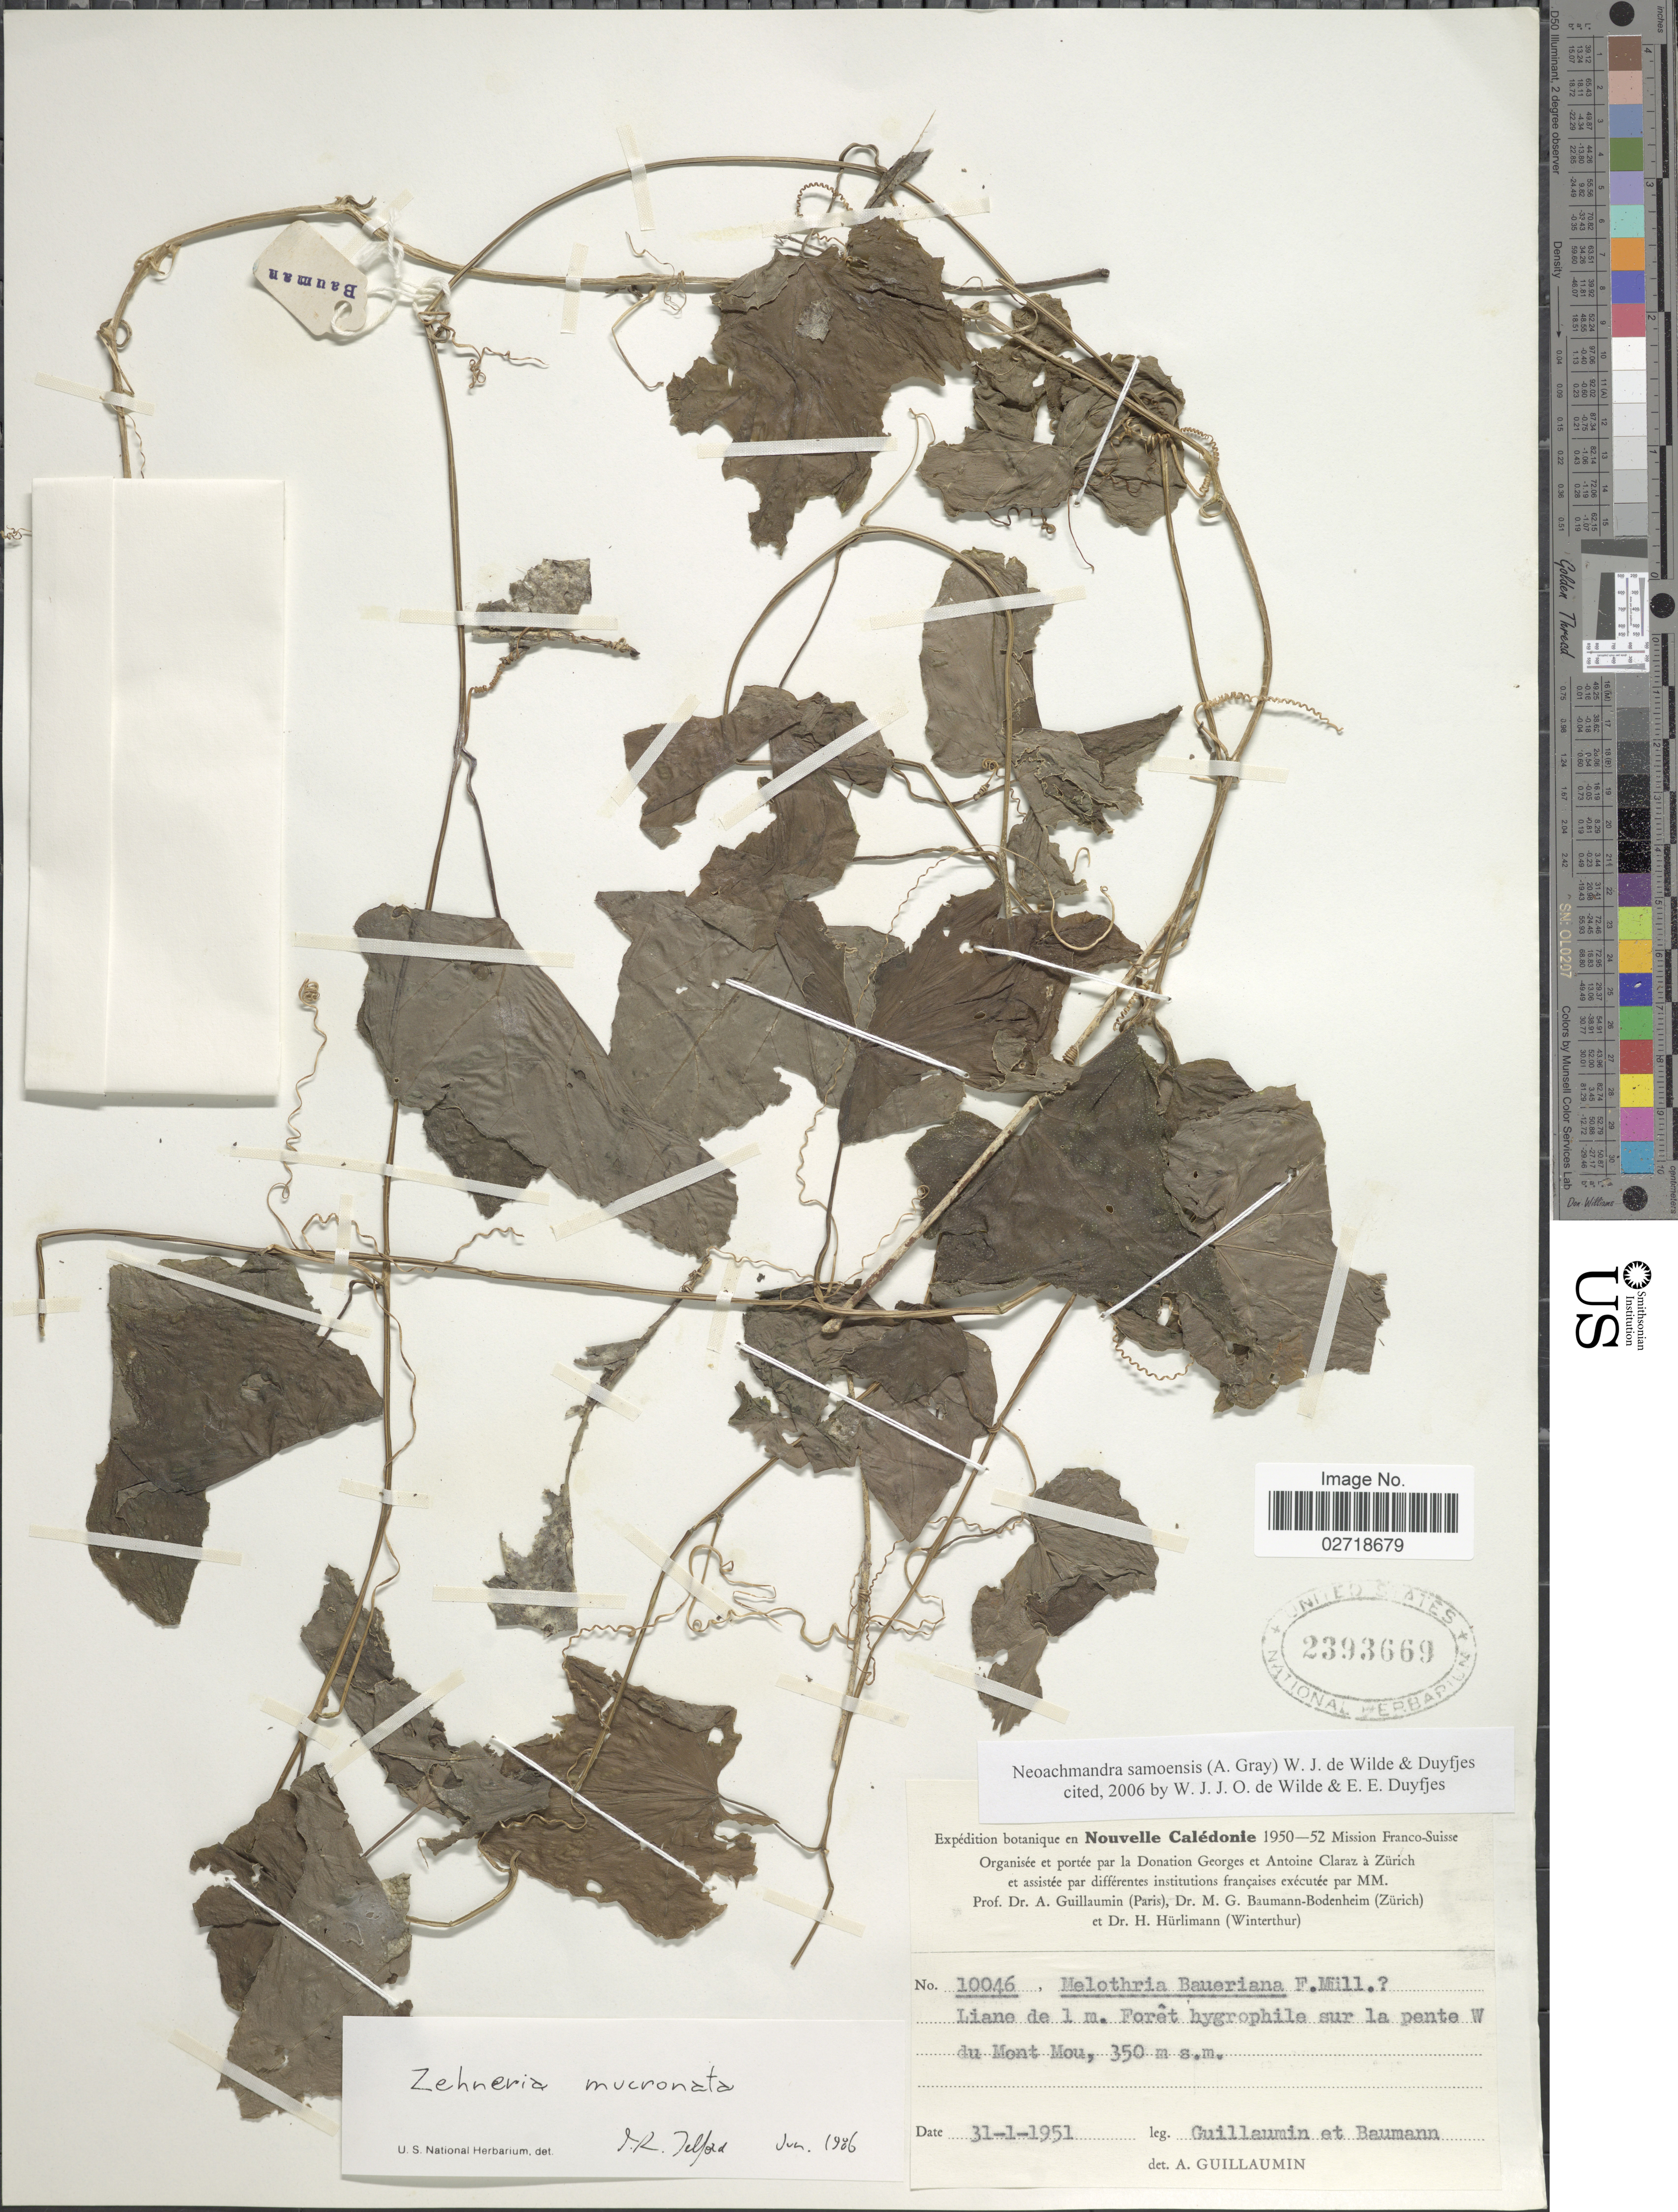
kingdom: Plantae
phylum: Tracheophyta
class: Magnoliopsida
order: Cucurbitales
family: Cucurbitaceae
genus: Zehneria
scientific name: Zehneria samoensis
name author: (A. Gray) Fosberg & Sachet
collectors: A. Guillaumin & M. G. Baumann-Bodenheim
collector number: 10046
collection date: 1951-01-31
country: New Caledonia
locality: Foret hygrophile sur la pente W du Mont Mou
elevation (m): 350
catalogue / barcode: US 2393669